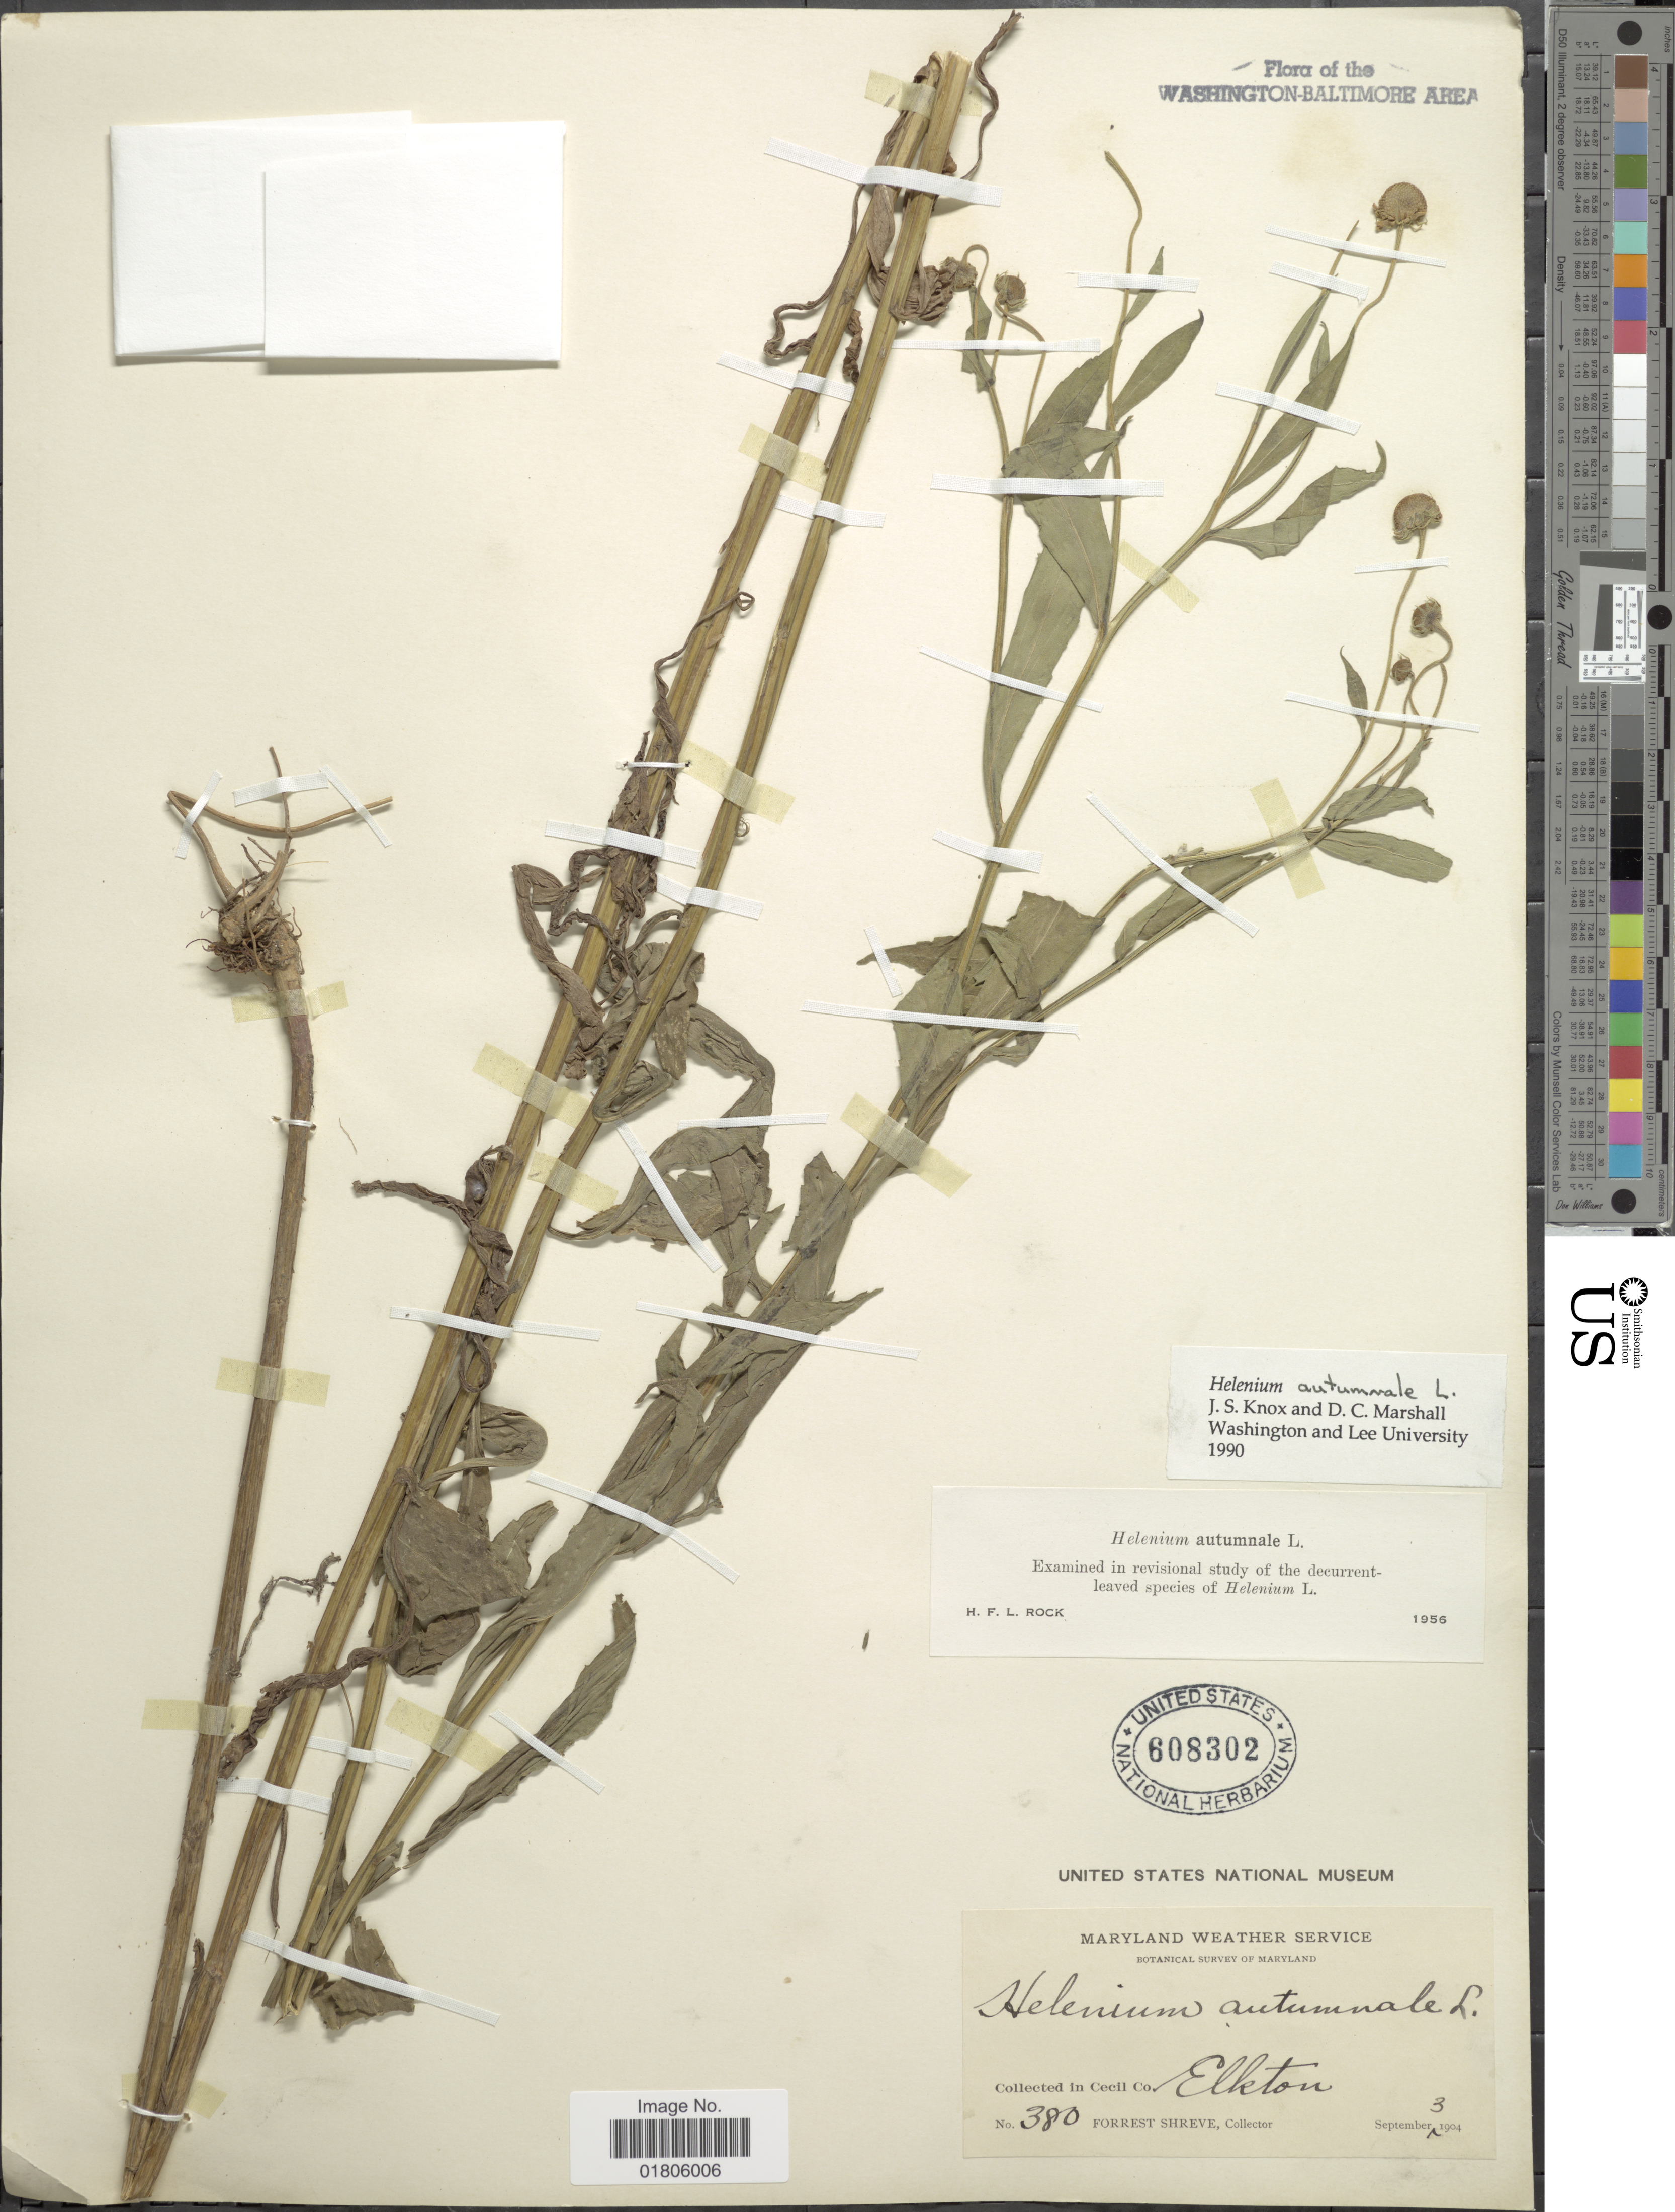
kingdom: Plantae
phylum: Tracheophyta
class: Magnoliopsida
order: Asterales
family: Asteraceae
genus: Helenium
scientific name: Helenium autumnale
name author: L.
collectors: F. Shreve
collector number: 380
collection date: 1904-09-03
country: United States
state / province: Maryland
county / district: Cecil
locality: Maryland Weather Service, Cecil Co. Elkton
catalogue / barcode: US 608302